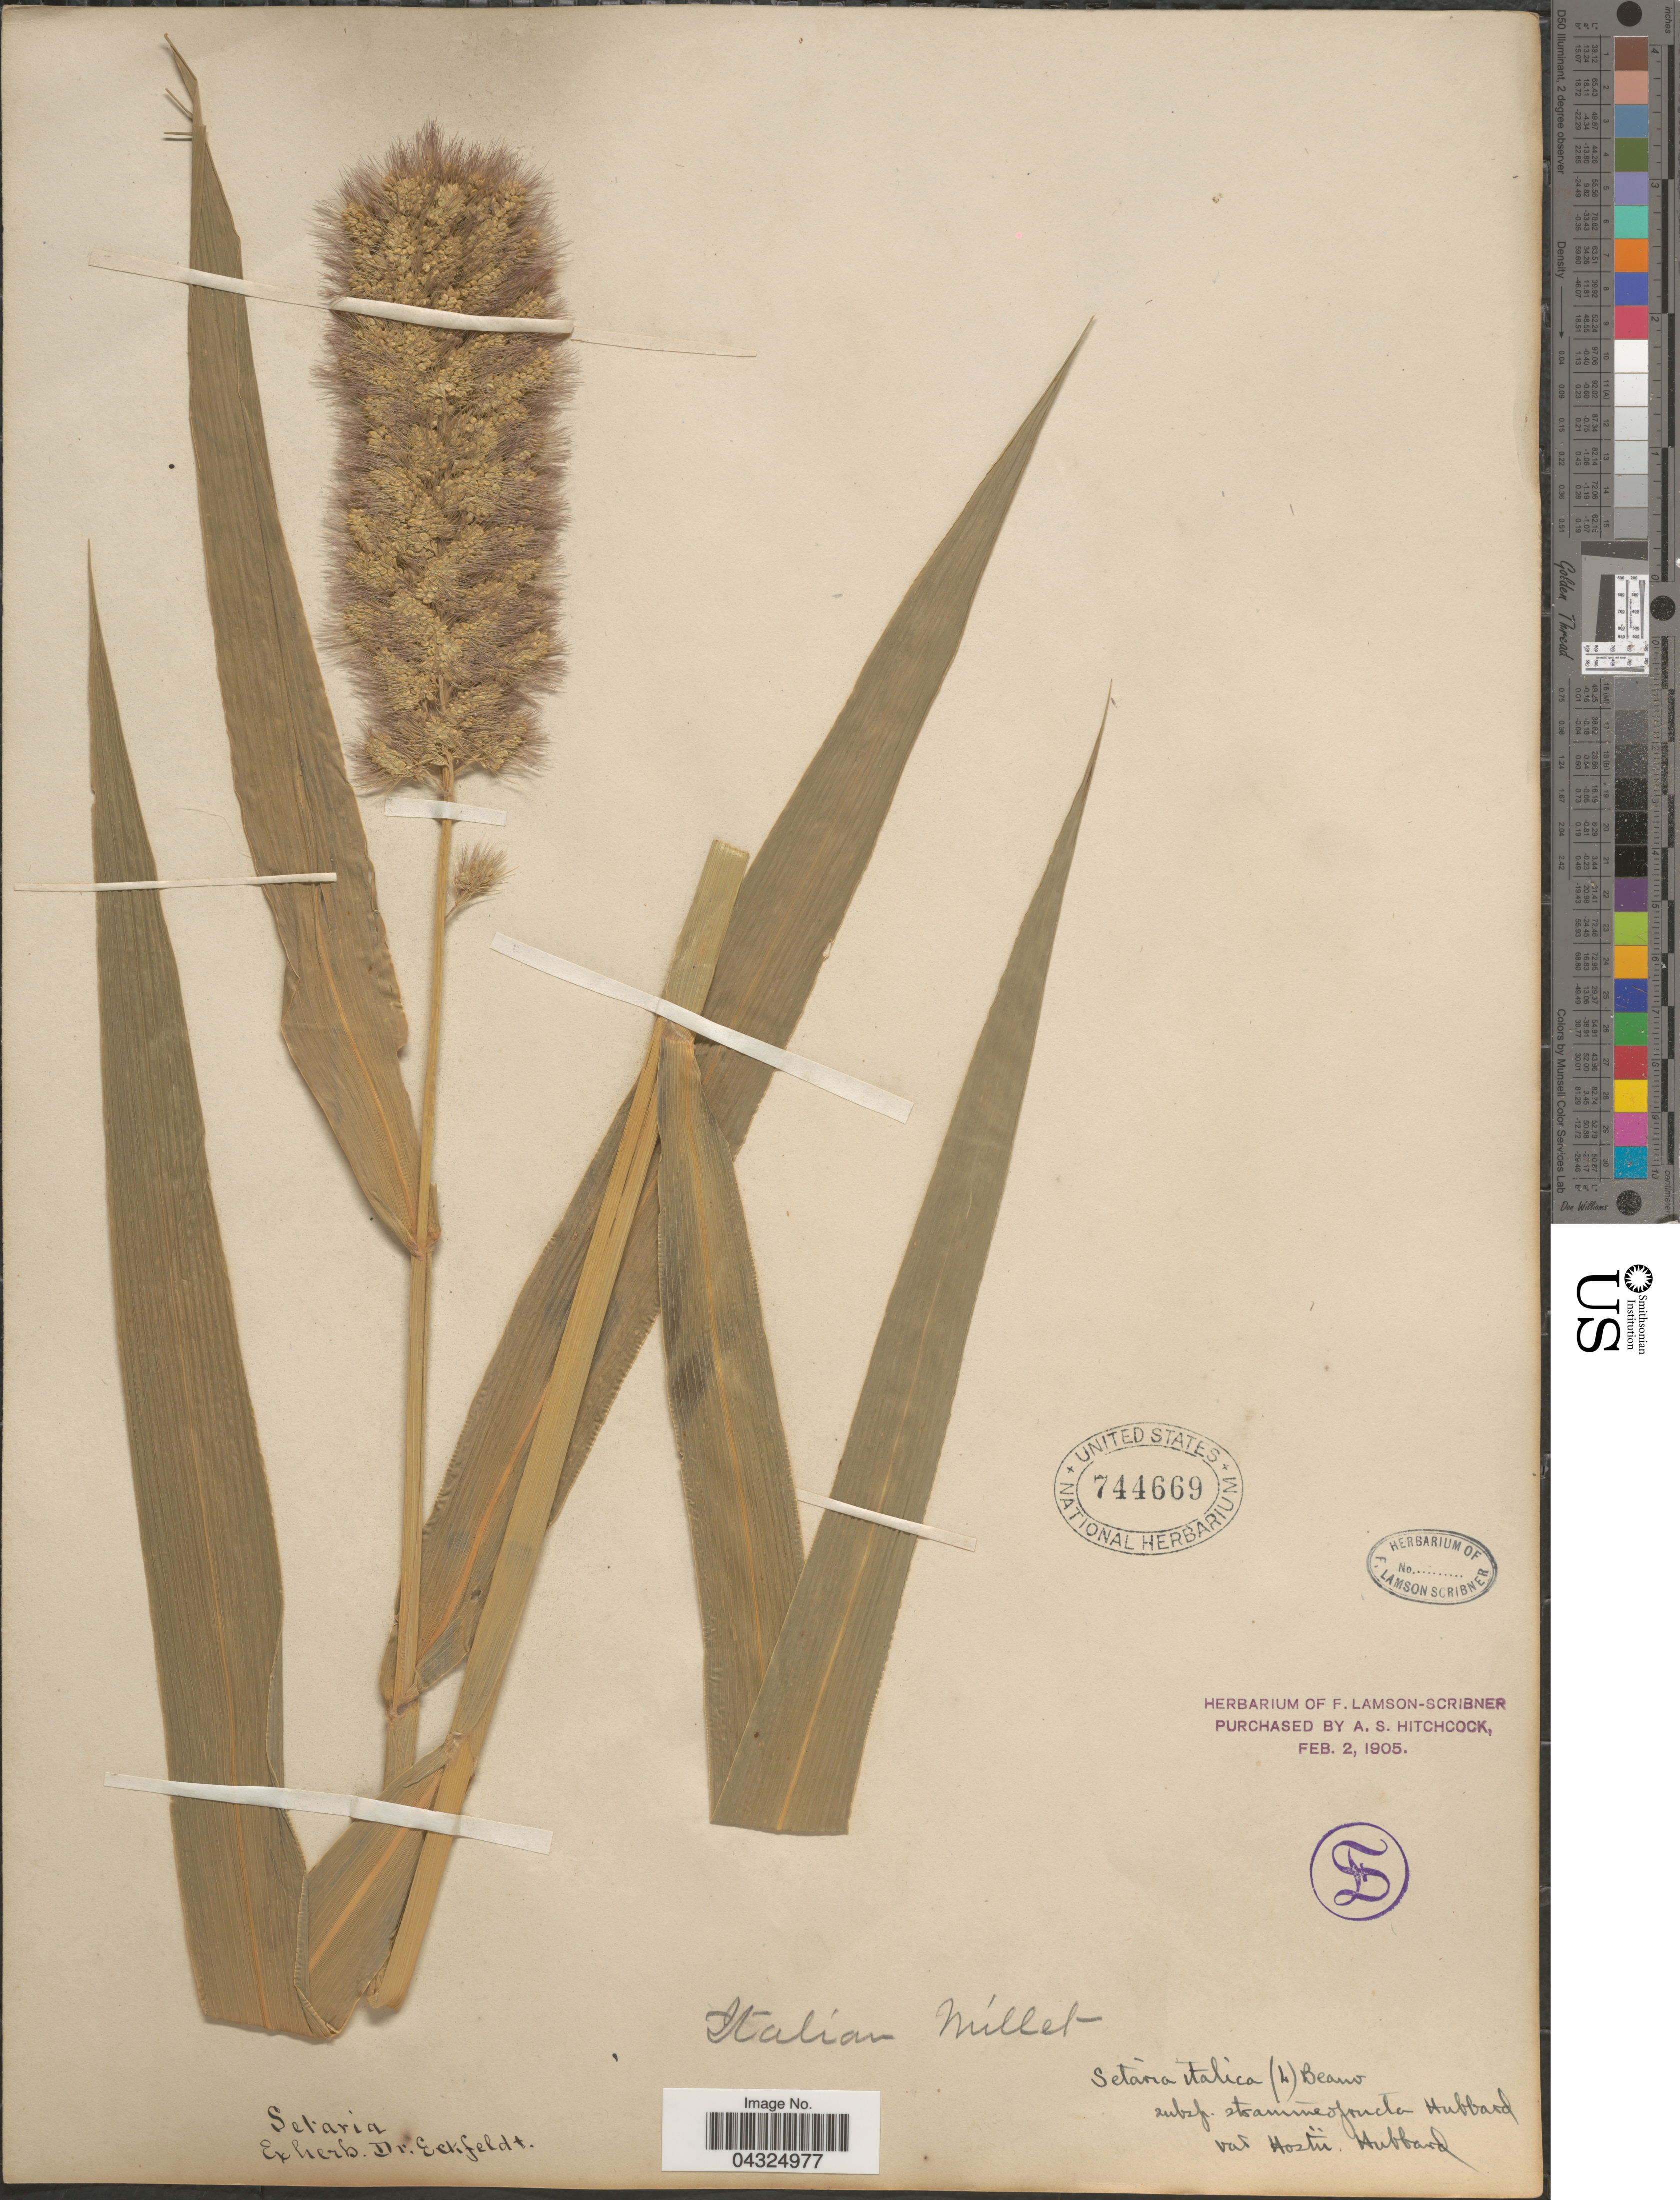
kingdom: Plantae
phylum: Tracheophyta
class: Liliopsida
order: Poales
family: Poaceae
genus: Setaria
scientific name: Setaria italica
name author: (L.) P. Beauv.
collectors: ex herb. F. Lamson Scribner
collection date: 1905-02-02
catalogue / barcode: US 744669